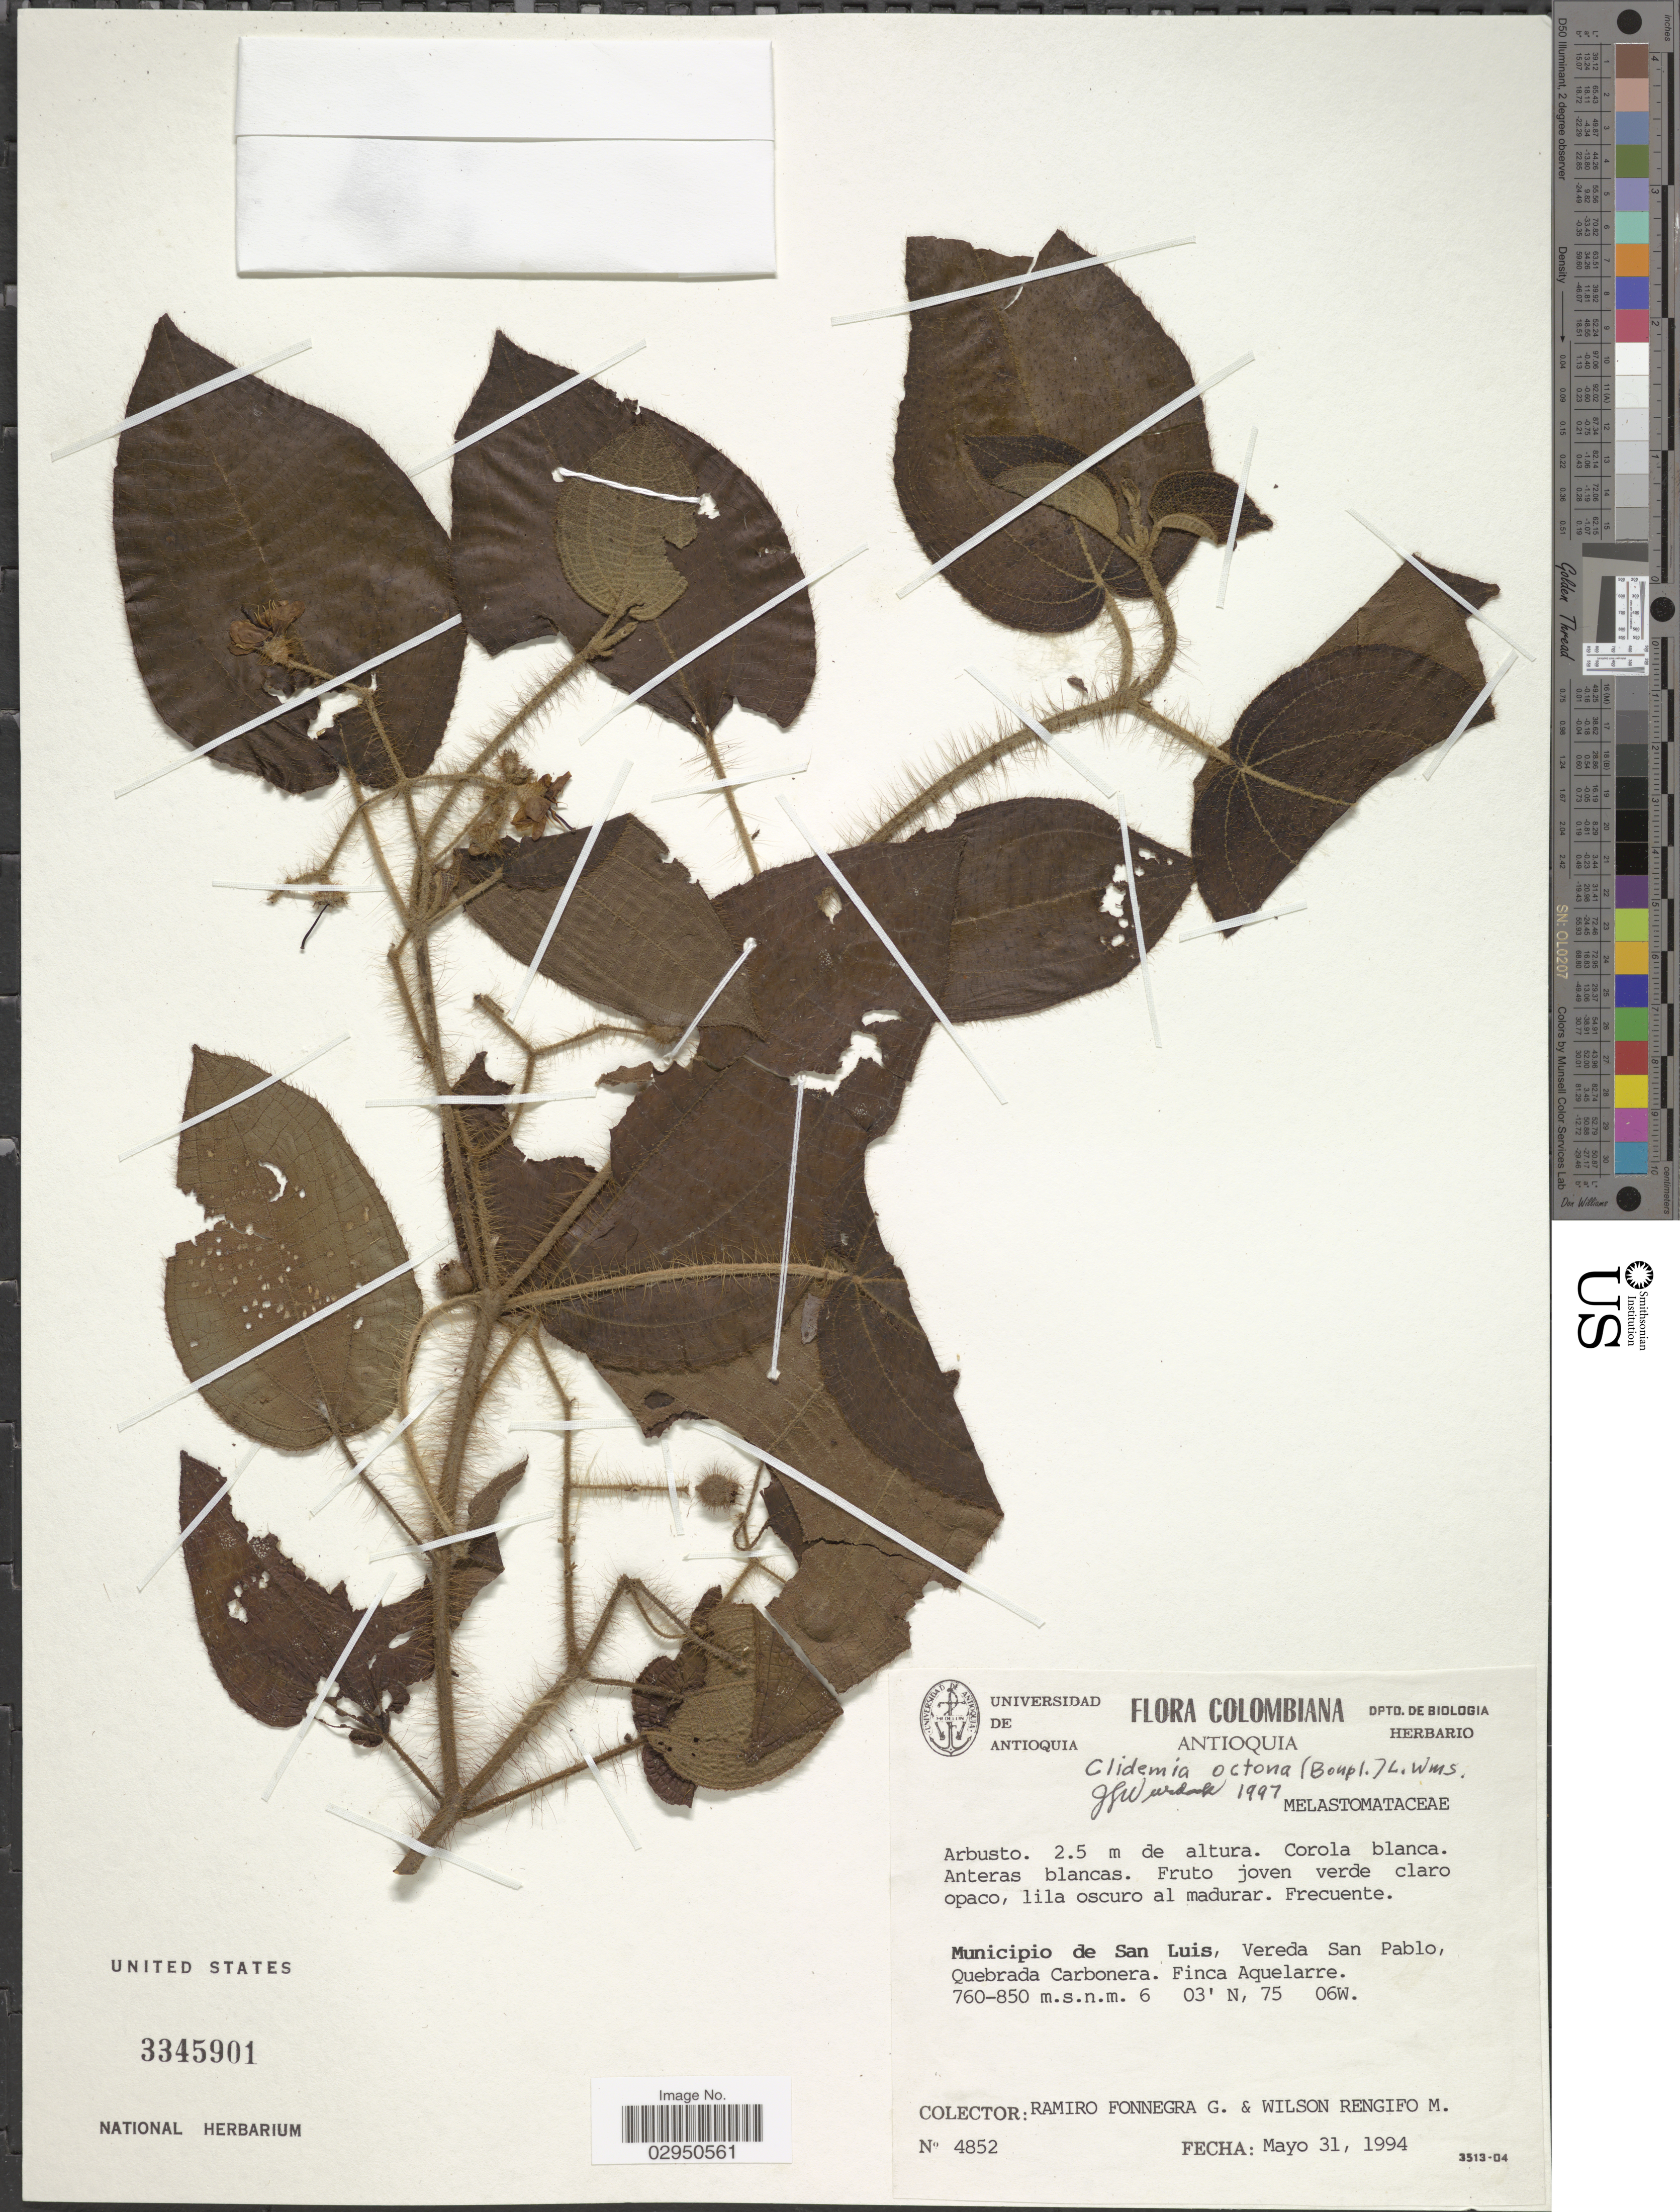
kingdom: Plantae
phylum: Tracheophyta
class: Magnoliopsida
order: Myrtales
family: Melastomataceae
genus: Clidemia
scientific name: Clidemia octona subsp. octona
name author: (Bonpl.) L.O. Williams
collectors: R. Fonnegra G. & W. Rengifo M.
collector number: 4852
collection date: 1994-05-31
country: Colombia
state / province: Antioquia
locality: Municipio de San Luis, Vereda San Pablo, Quebrada Carbonera. Finca Aquelarre.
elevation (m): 760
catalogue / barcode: US 3345901